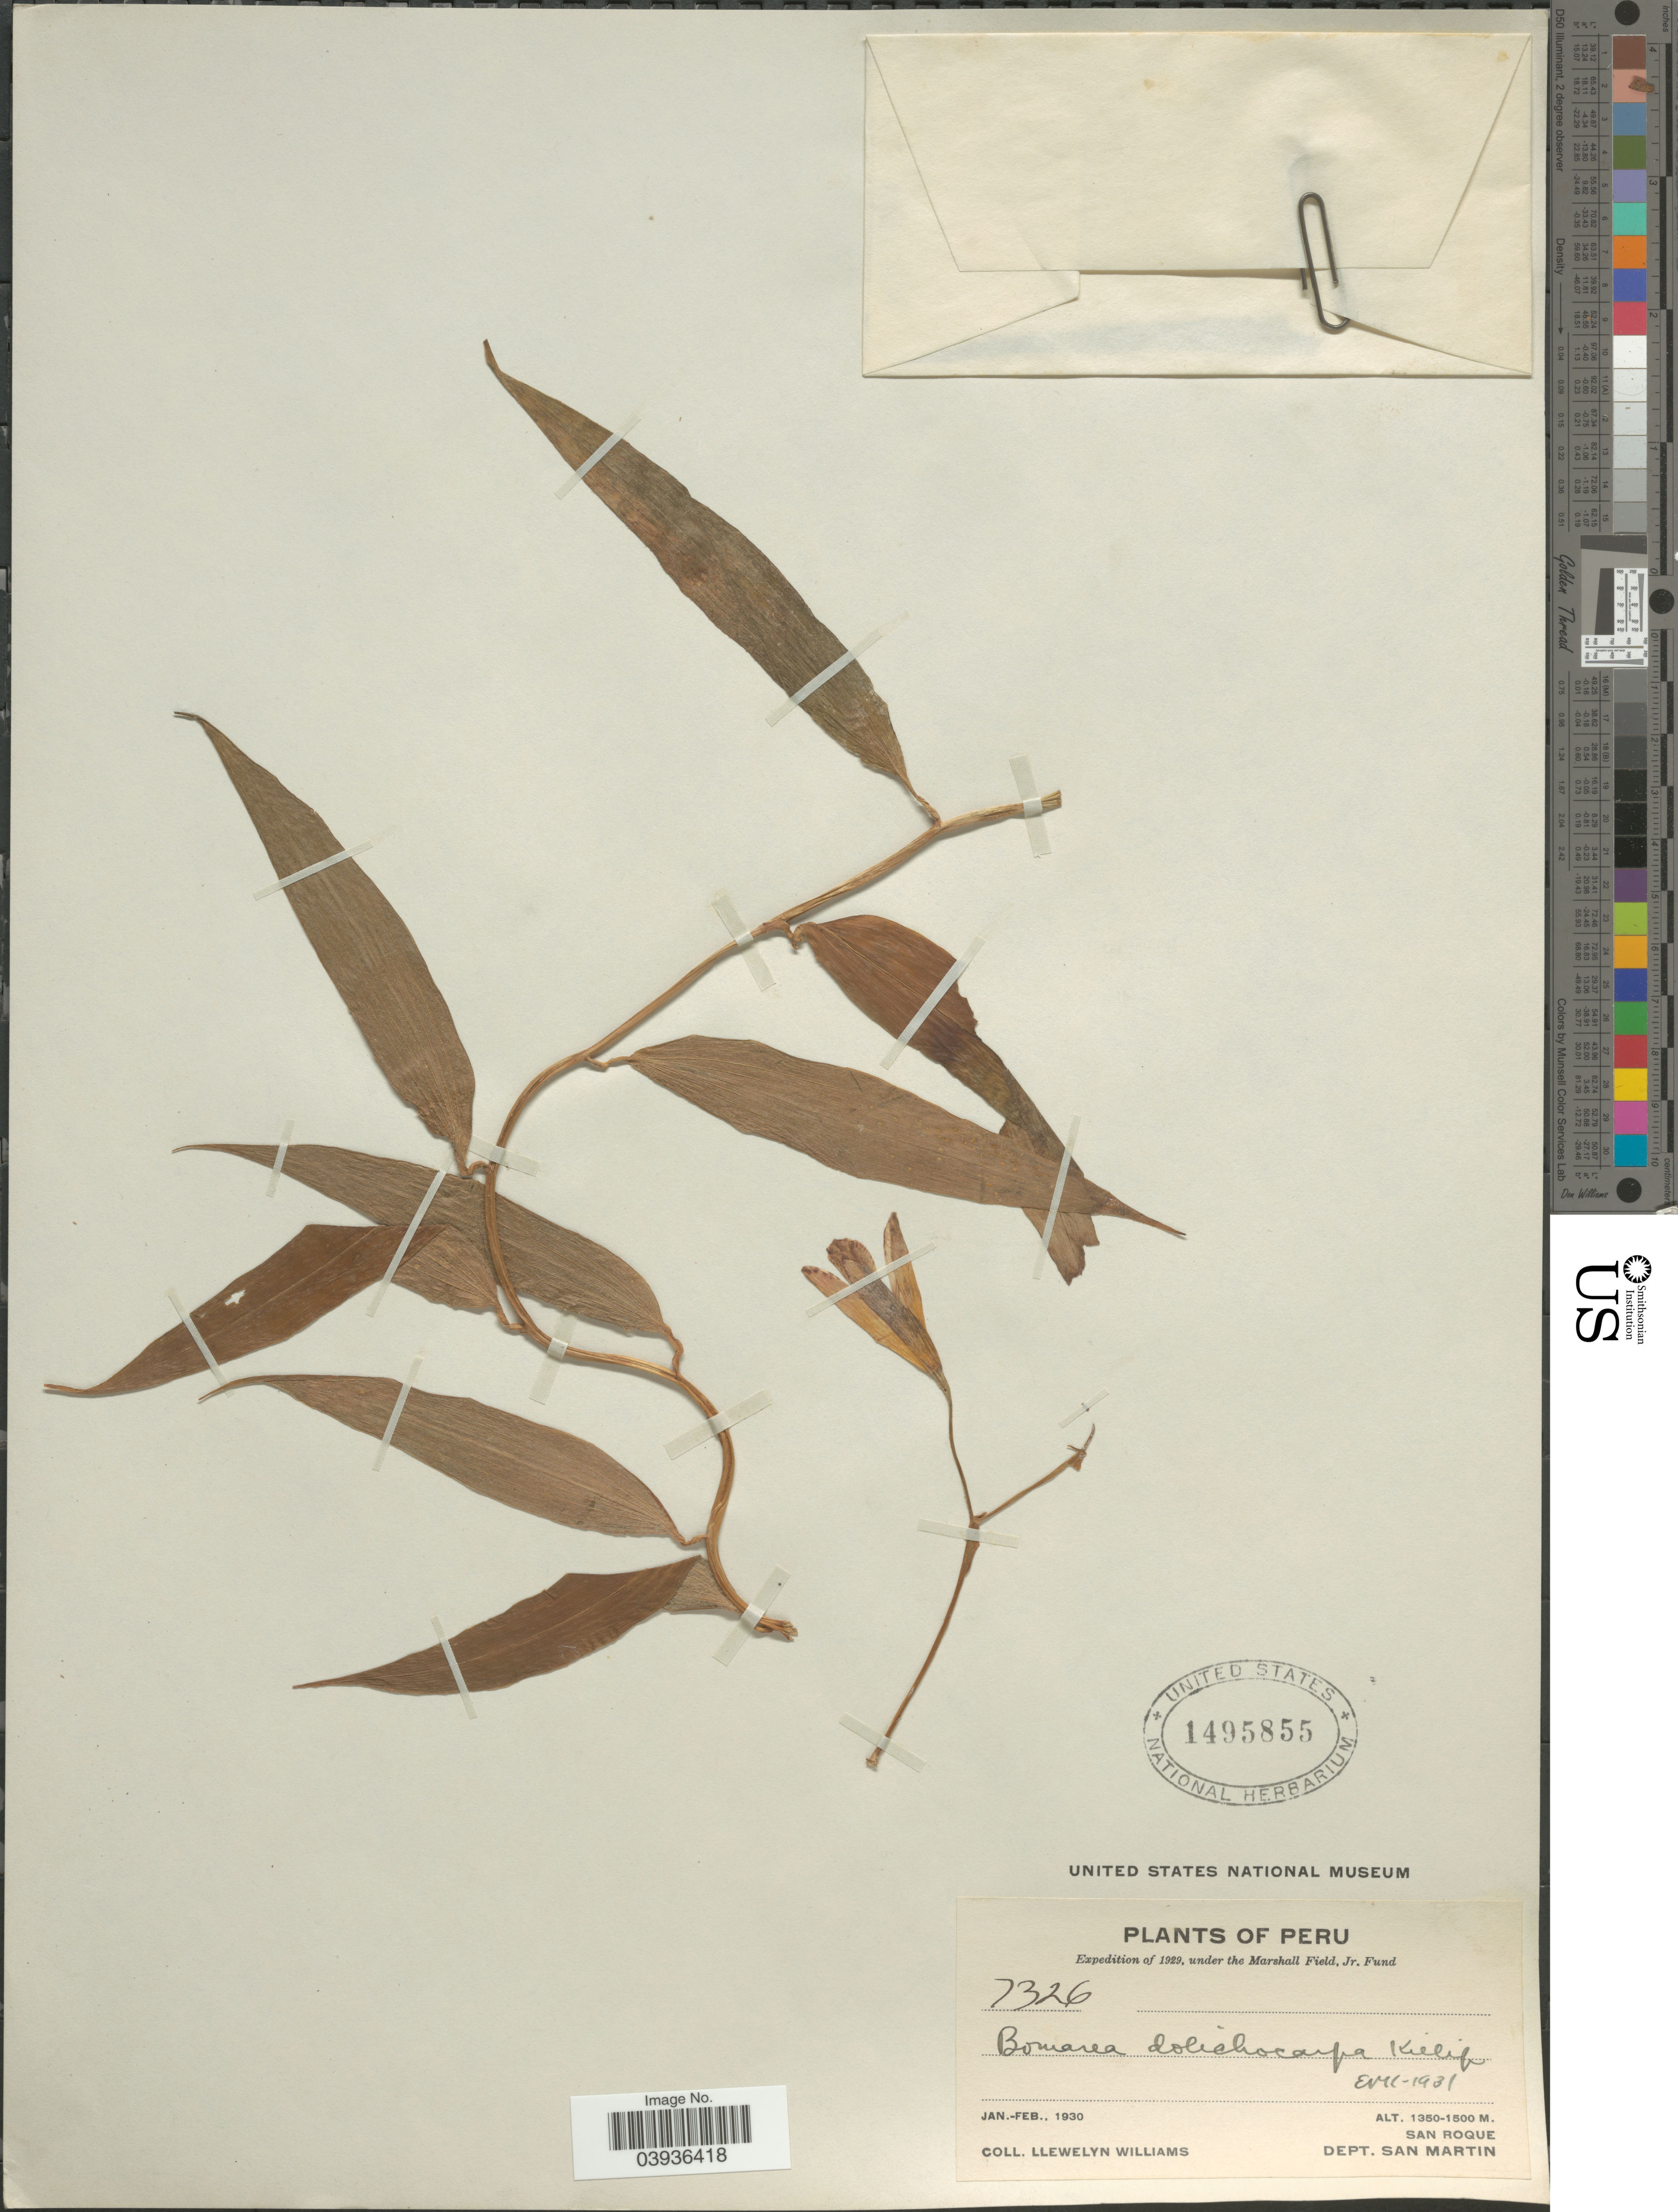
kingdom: Plantae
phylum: Tracheophyta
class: Liliopsida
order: Liliales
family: Alstroemeriaceae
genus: Bomarea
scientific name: Bomarea dolichocarpa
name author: Killip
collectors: Ll. Williams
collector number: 7326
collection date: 1930-01/1930-02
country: Peru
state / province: San Martín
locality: San Roque. Dept. San Martin.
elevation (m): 1350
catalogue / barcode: US 1495855